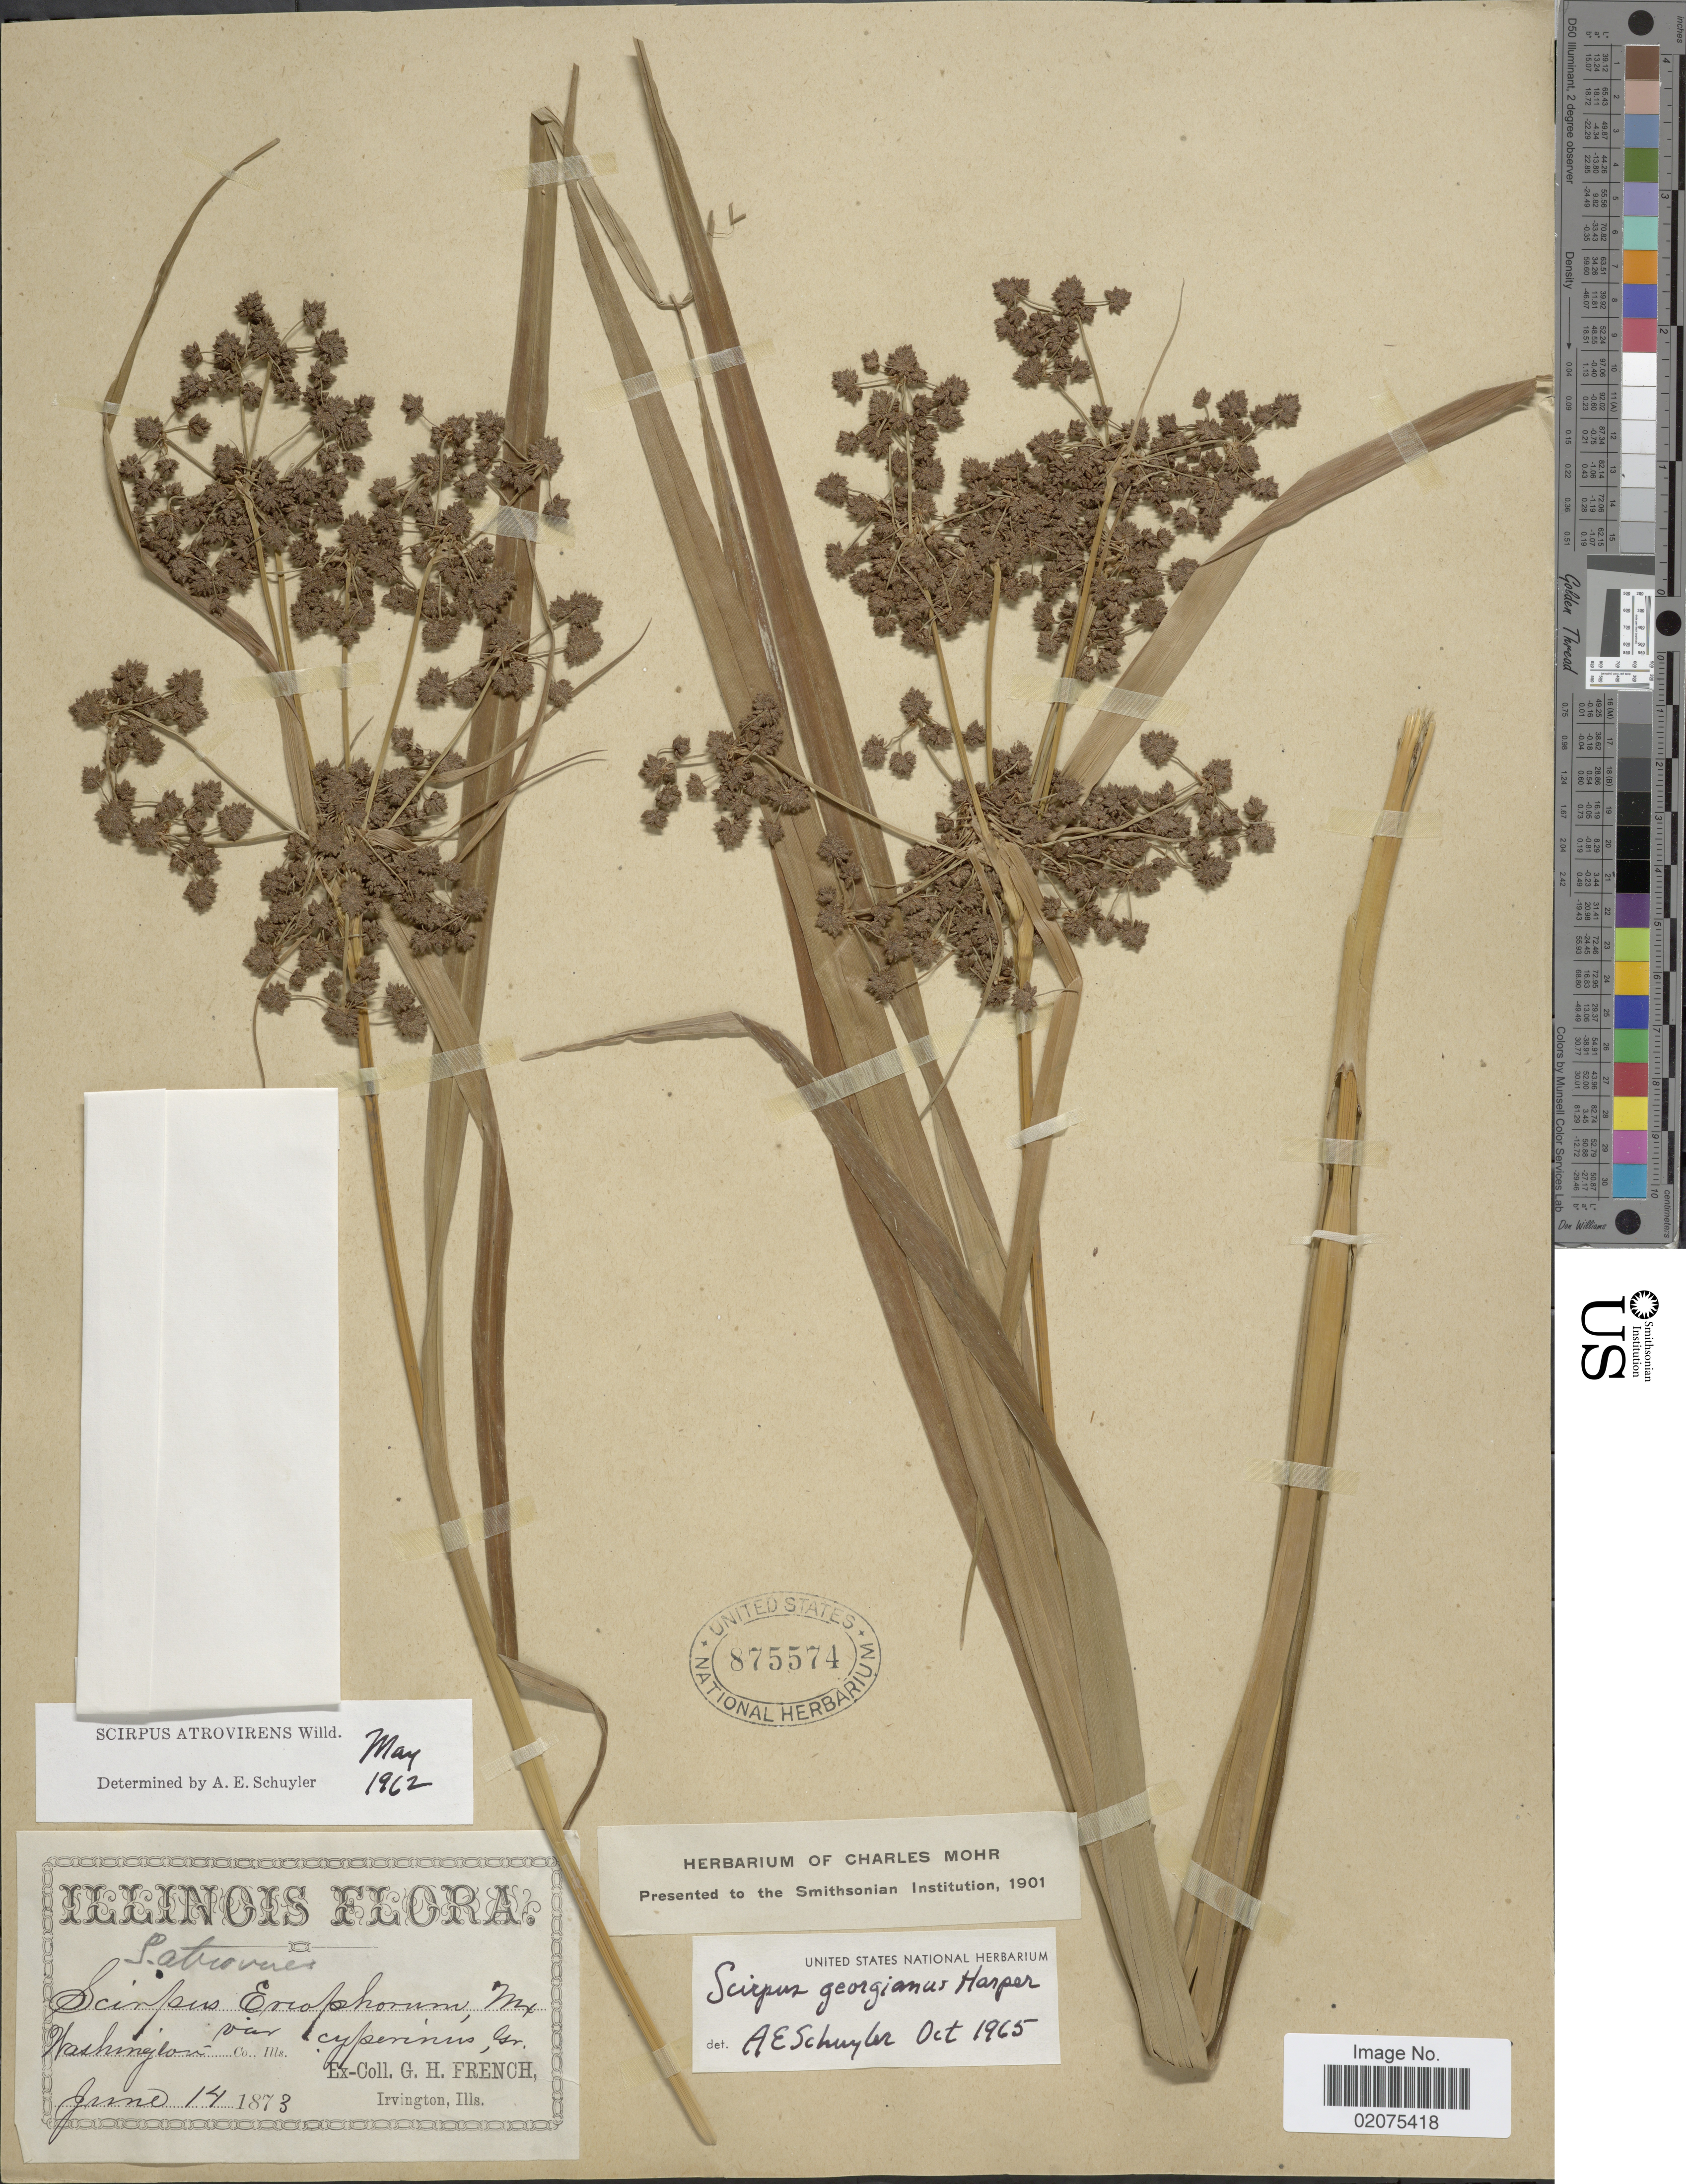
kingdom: Plantae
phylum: Tracheophyta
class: Liliopsida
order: Poales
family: Cyperaceae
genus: Scirpus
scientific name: Scirpus georgianus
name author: R.M. Harper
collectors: G. H. French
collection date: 1873-06-14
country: United States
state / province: Illinois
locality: Washington Co., Ills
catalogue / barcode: US 875574